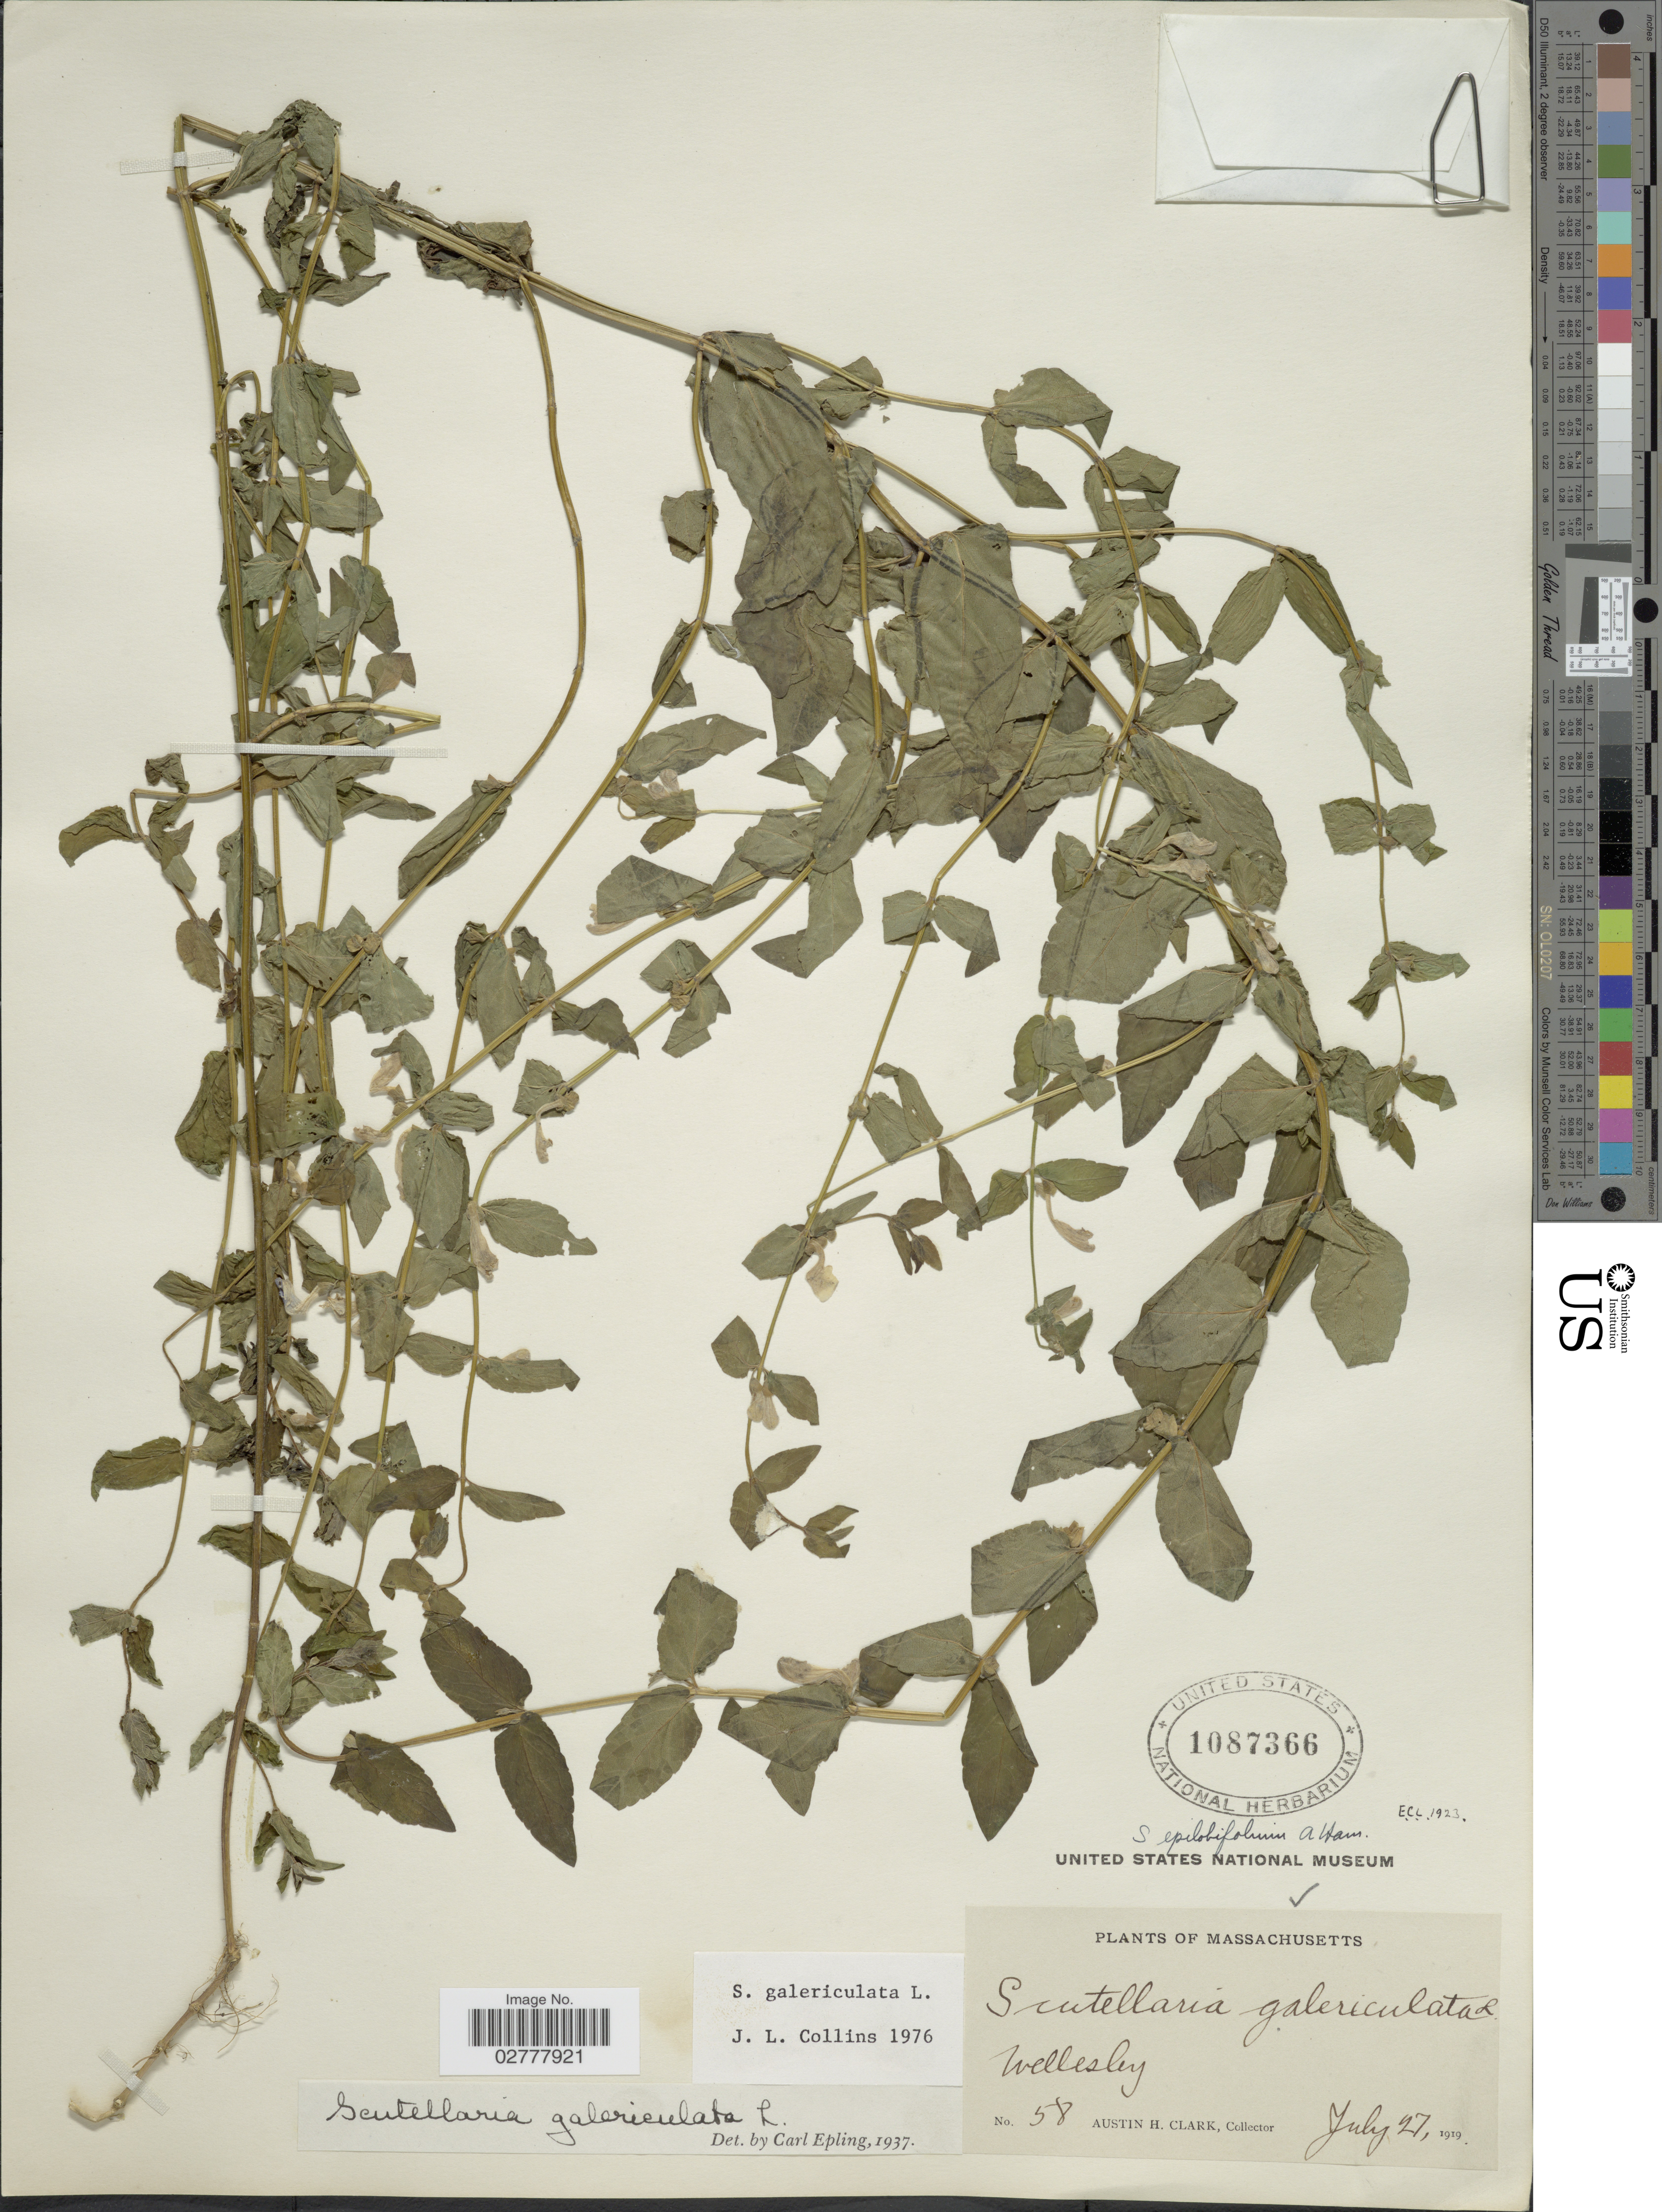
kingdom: Plantae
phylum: Tracheophyta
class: Magnoliopsida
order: Lamiales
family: Lamiaceae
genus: Scutellaria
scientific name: Scutellaria galericulata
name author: L.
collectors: A. H. Clark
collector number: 58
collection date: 1919-07-27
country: United States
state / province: Massachusetts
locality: Wellesley.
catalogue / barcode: US 1087366